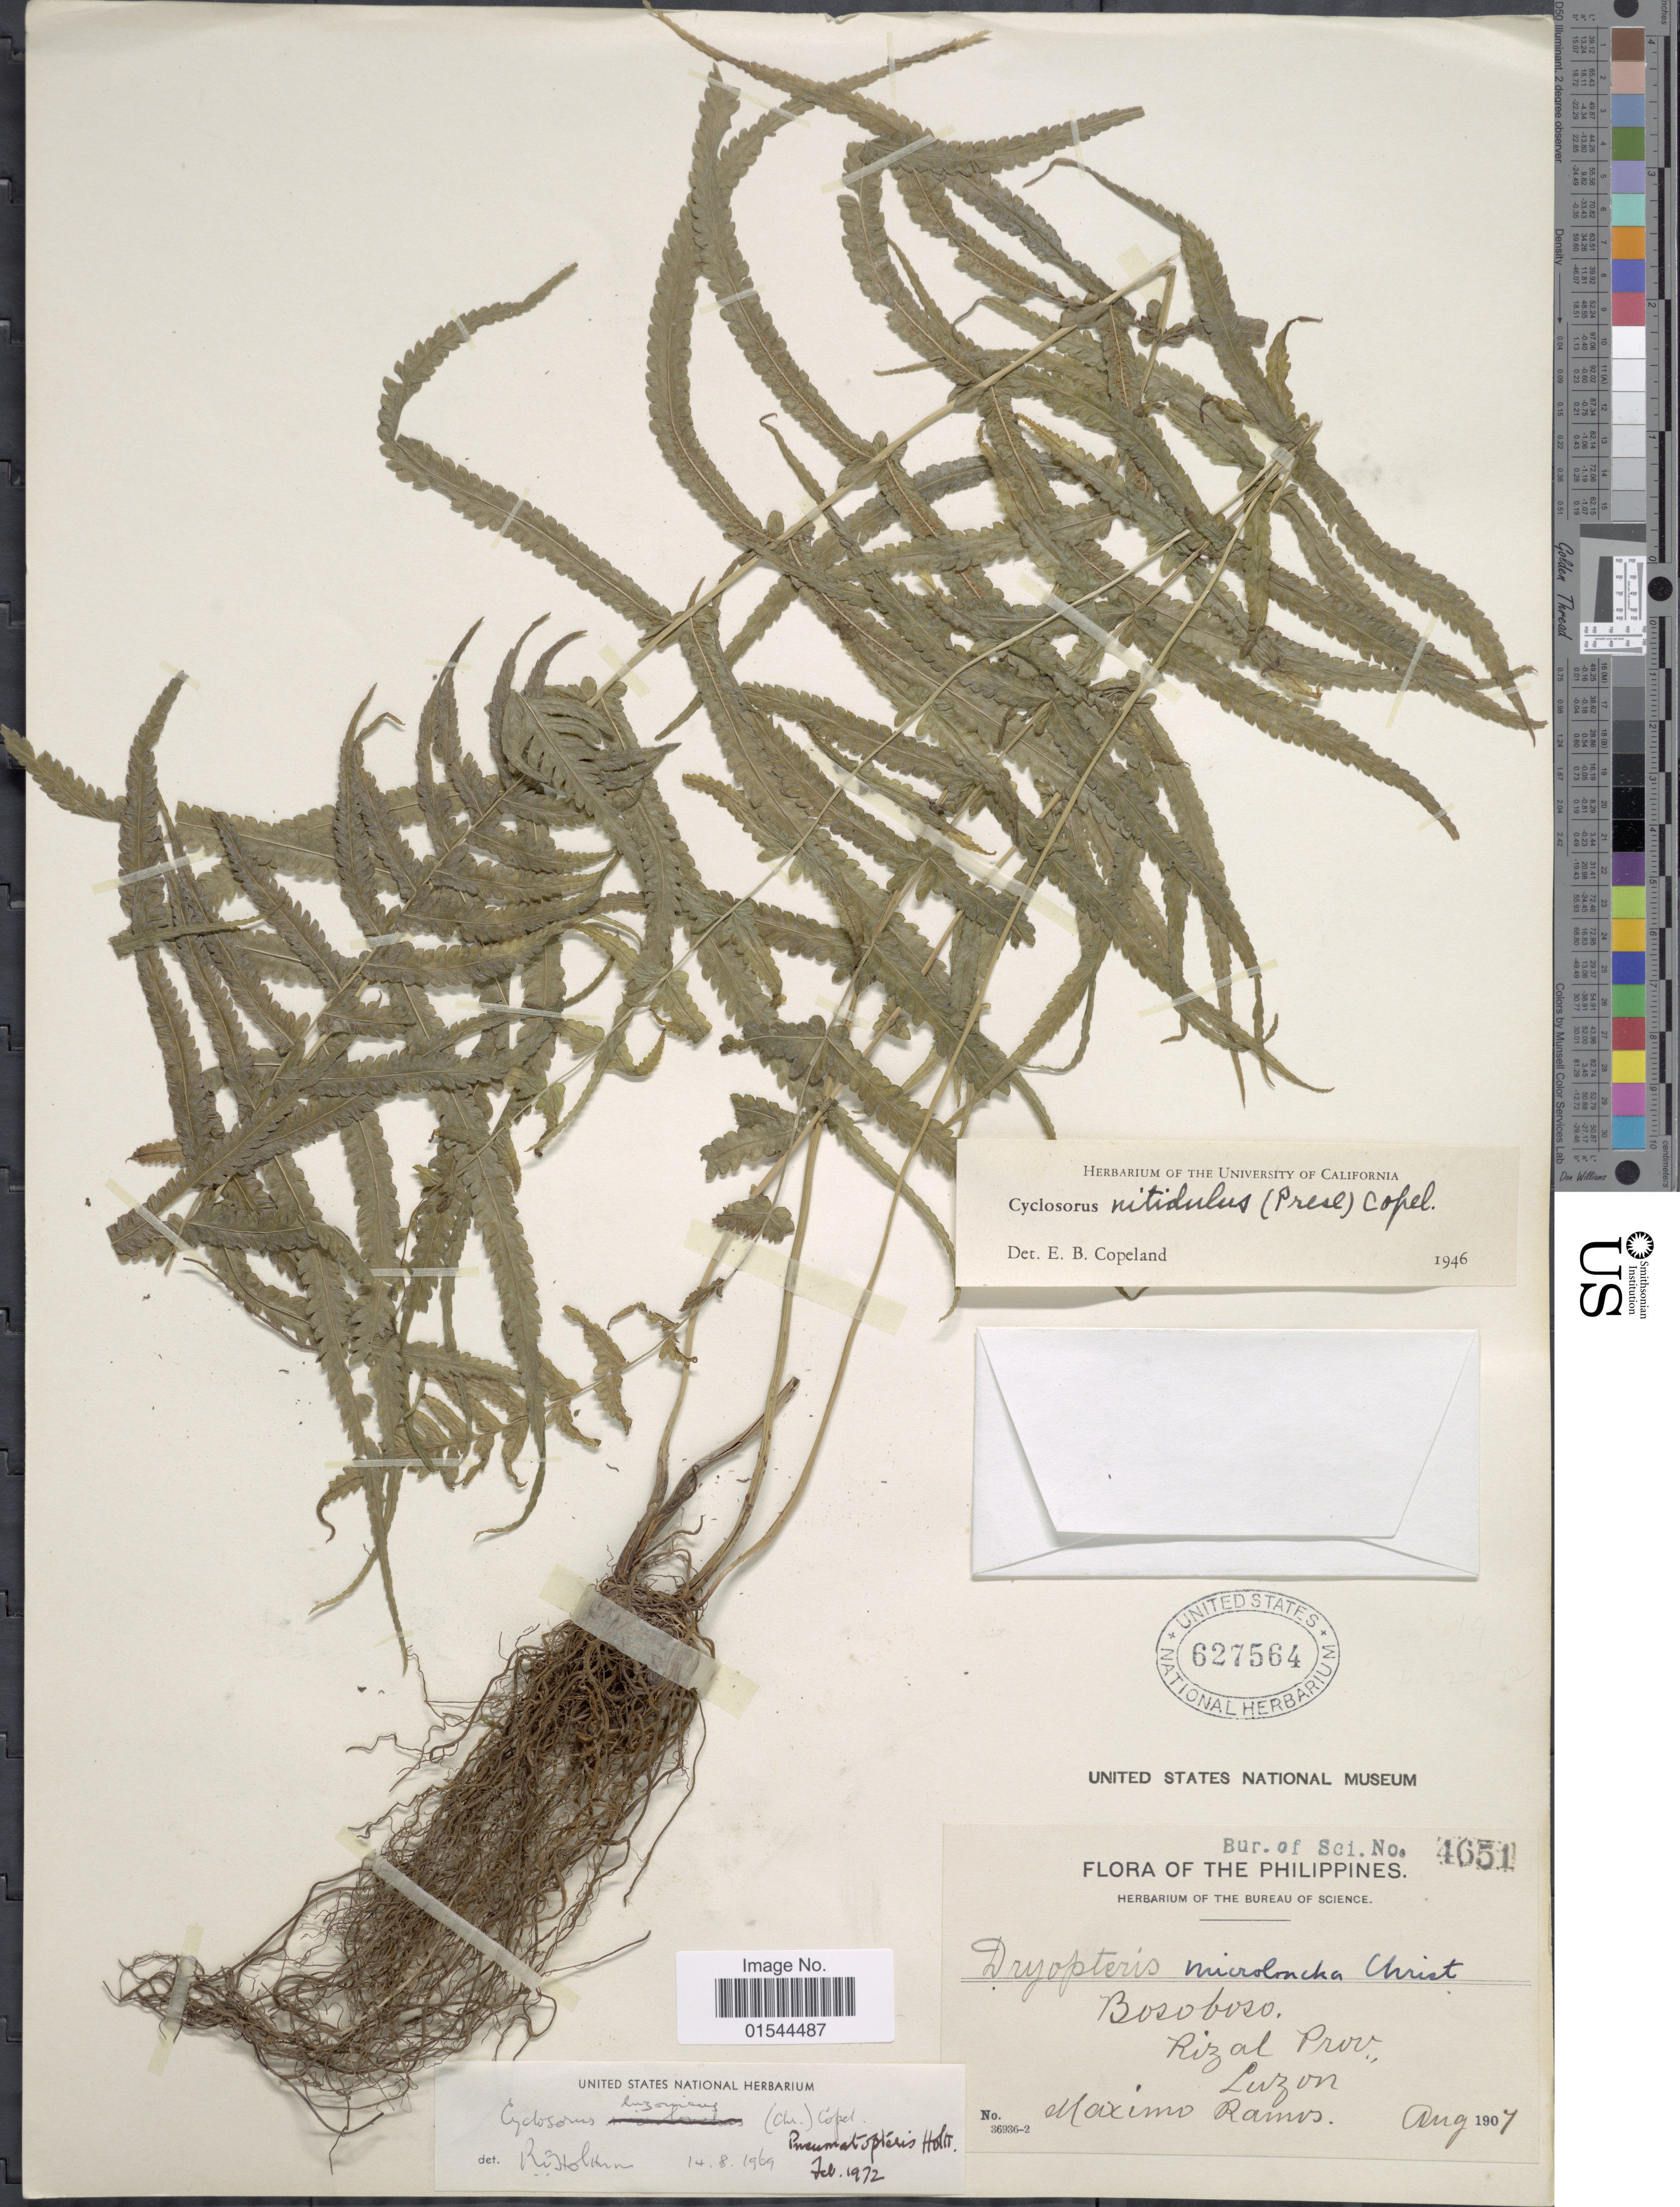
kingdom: Plantae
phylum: Tracheophyta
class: Polypodiopsida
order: Polypodiales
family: Thelypteridaceae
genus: Pneumatopteris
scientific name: Pneumatopteris laevis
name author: (Mett.) Holttum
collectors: M. Ramos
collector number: Bur. of Sci. 4651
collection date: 1907-08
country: Philippines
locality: Bosoboso, Rizal Prov., Luzon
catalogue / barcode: US 627564